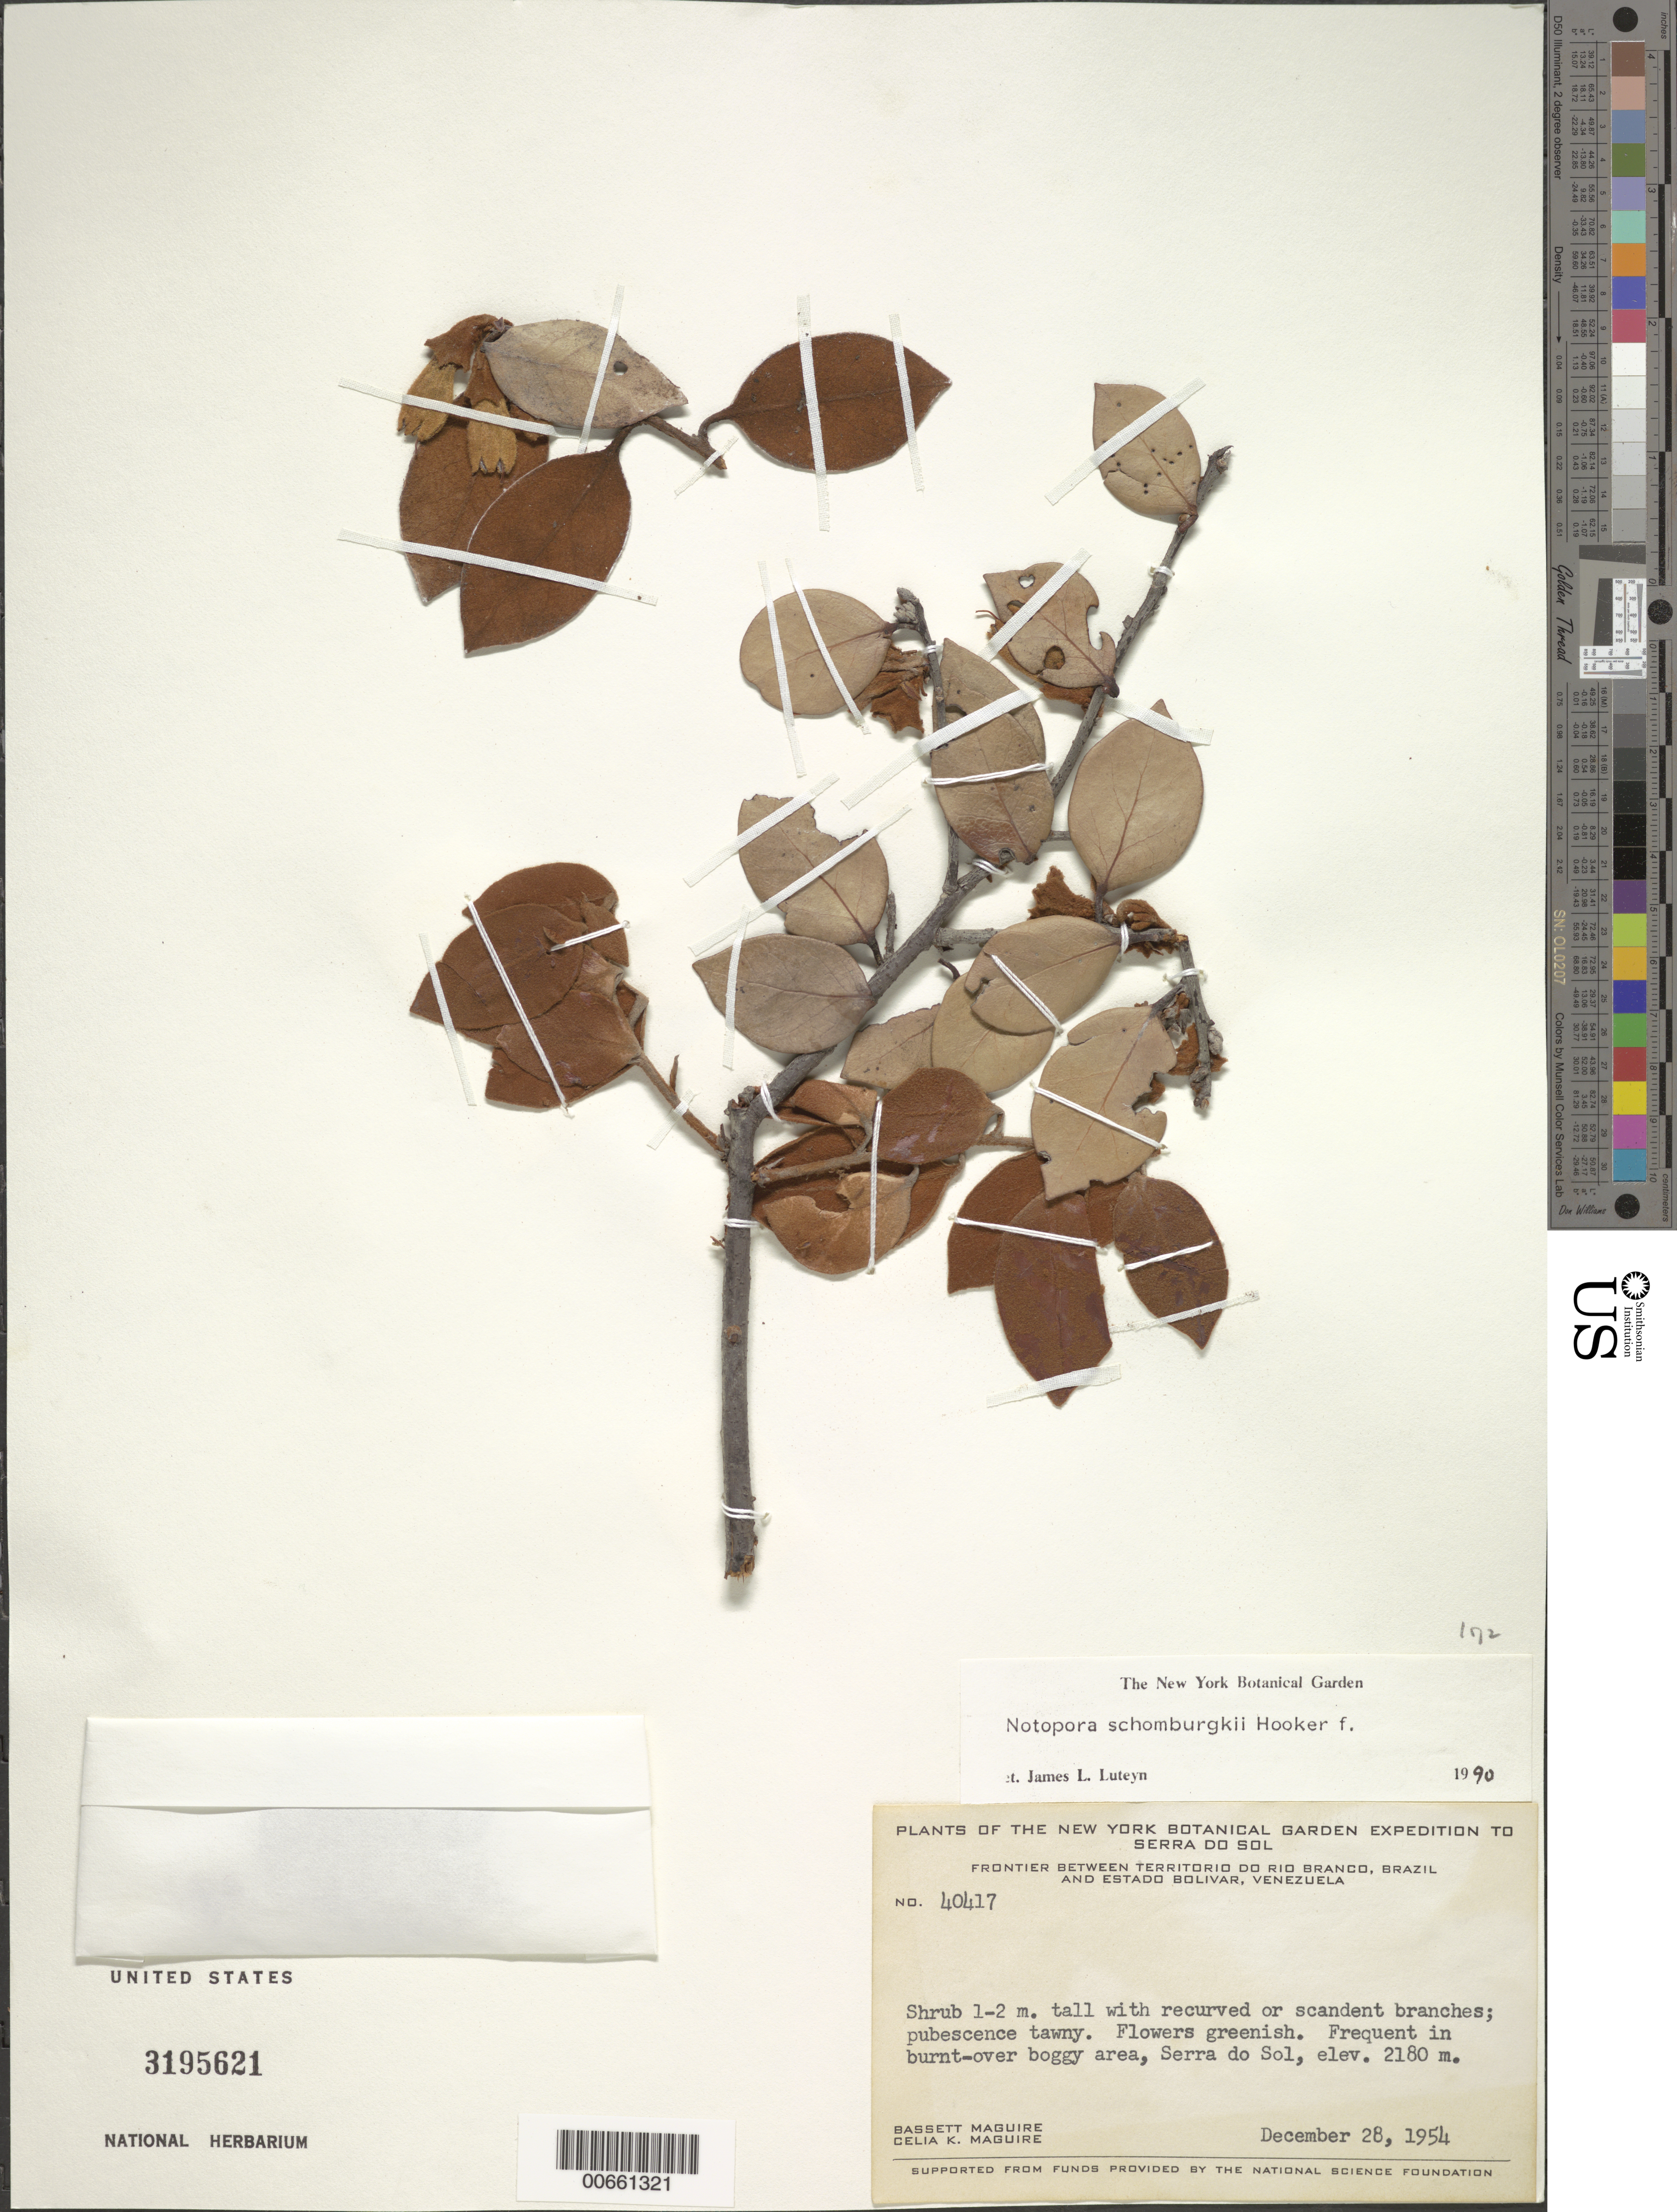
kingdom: Plantae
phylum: Tracheophyta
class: Magnoliopsida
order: Ericales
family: Ericaceae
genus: Notopora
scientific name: Notopora schomburgkii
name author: Hook. f.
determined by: Luteyn, J. L.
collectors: B. Maguire & C. K. Maguire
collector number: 40417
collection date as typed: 28-Dec-54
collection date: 1954-12-28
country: Venezuela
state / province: Bolívar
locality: Serra do Sol, frontier betw. TerRiver do Río Branco, Brazil & Bolívar, Venezuela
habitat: Burnt-over boggy area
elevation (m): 2073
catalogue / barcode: US 3195621